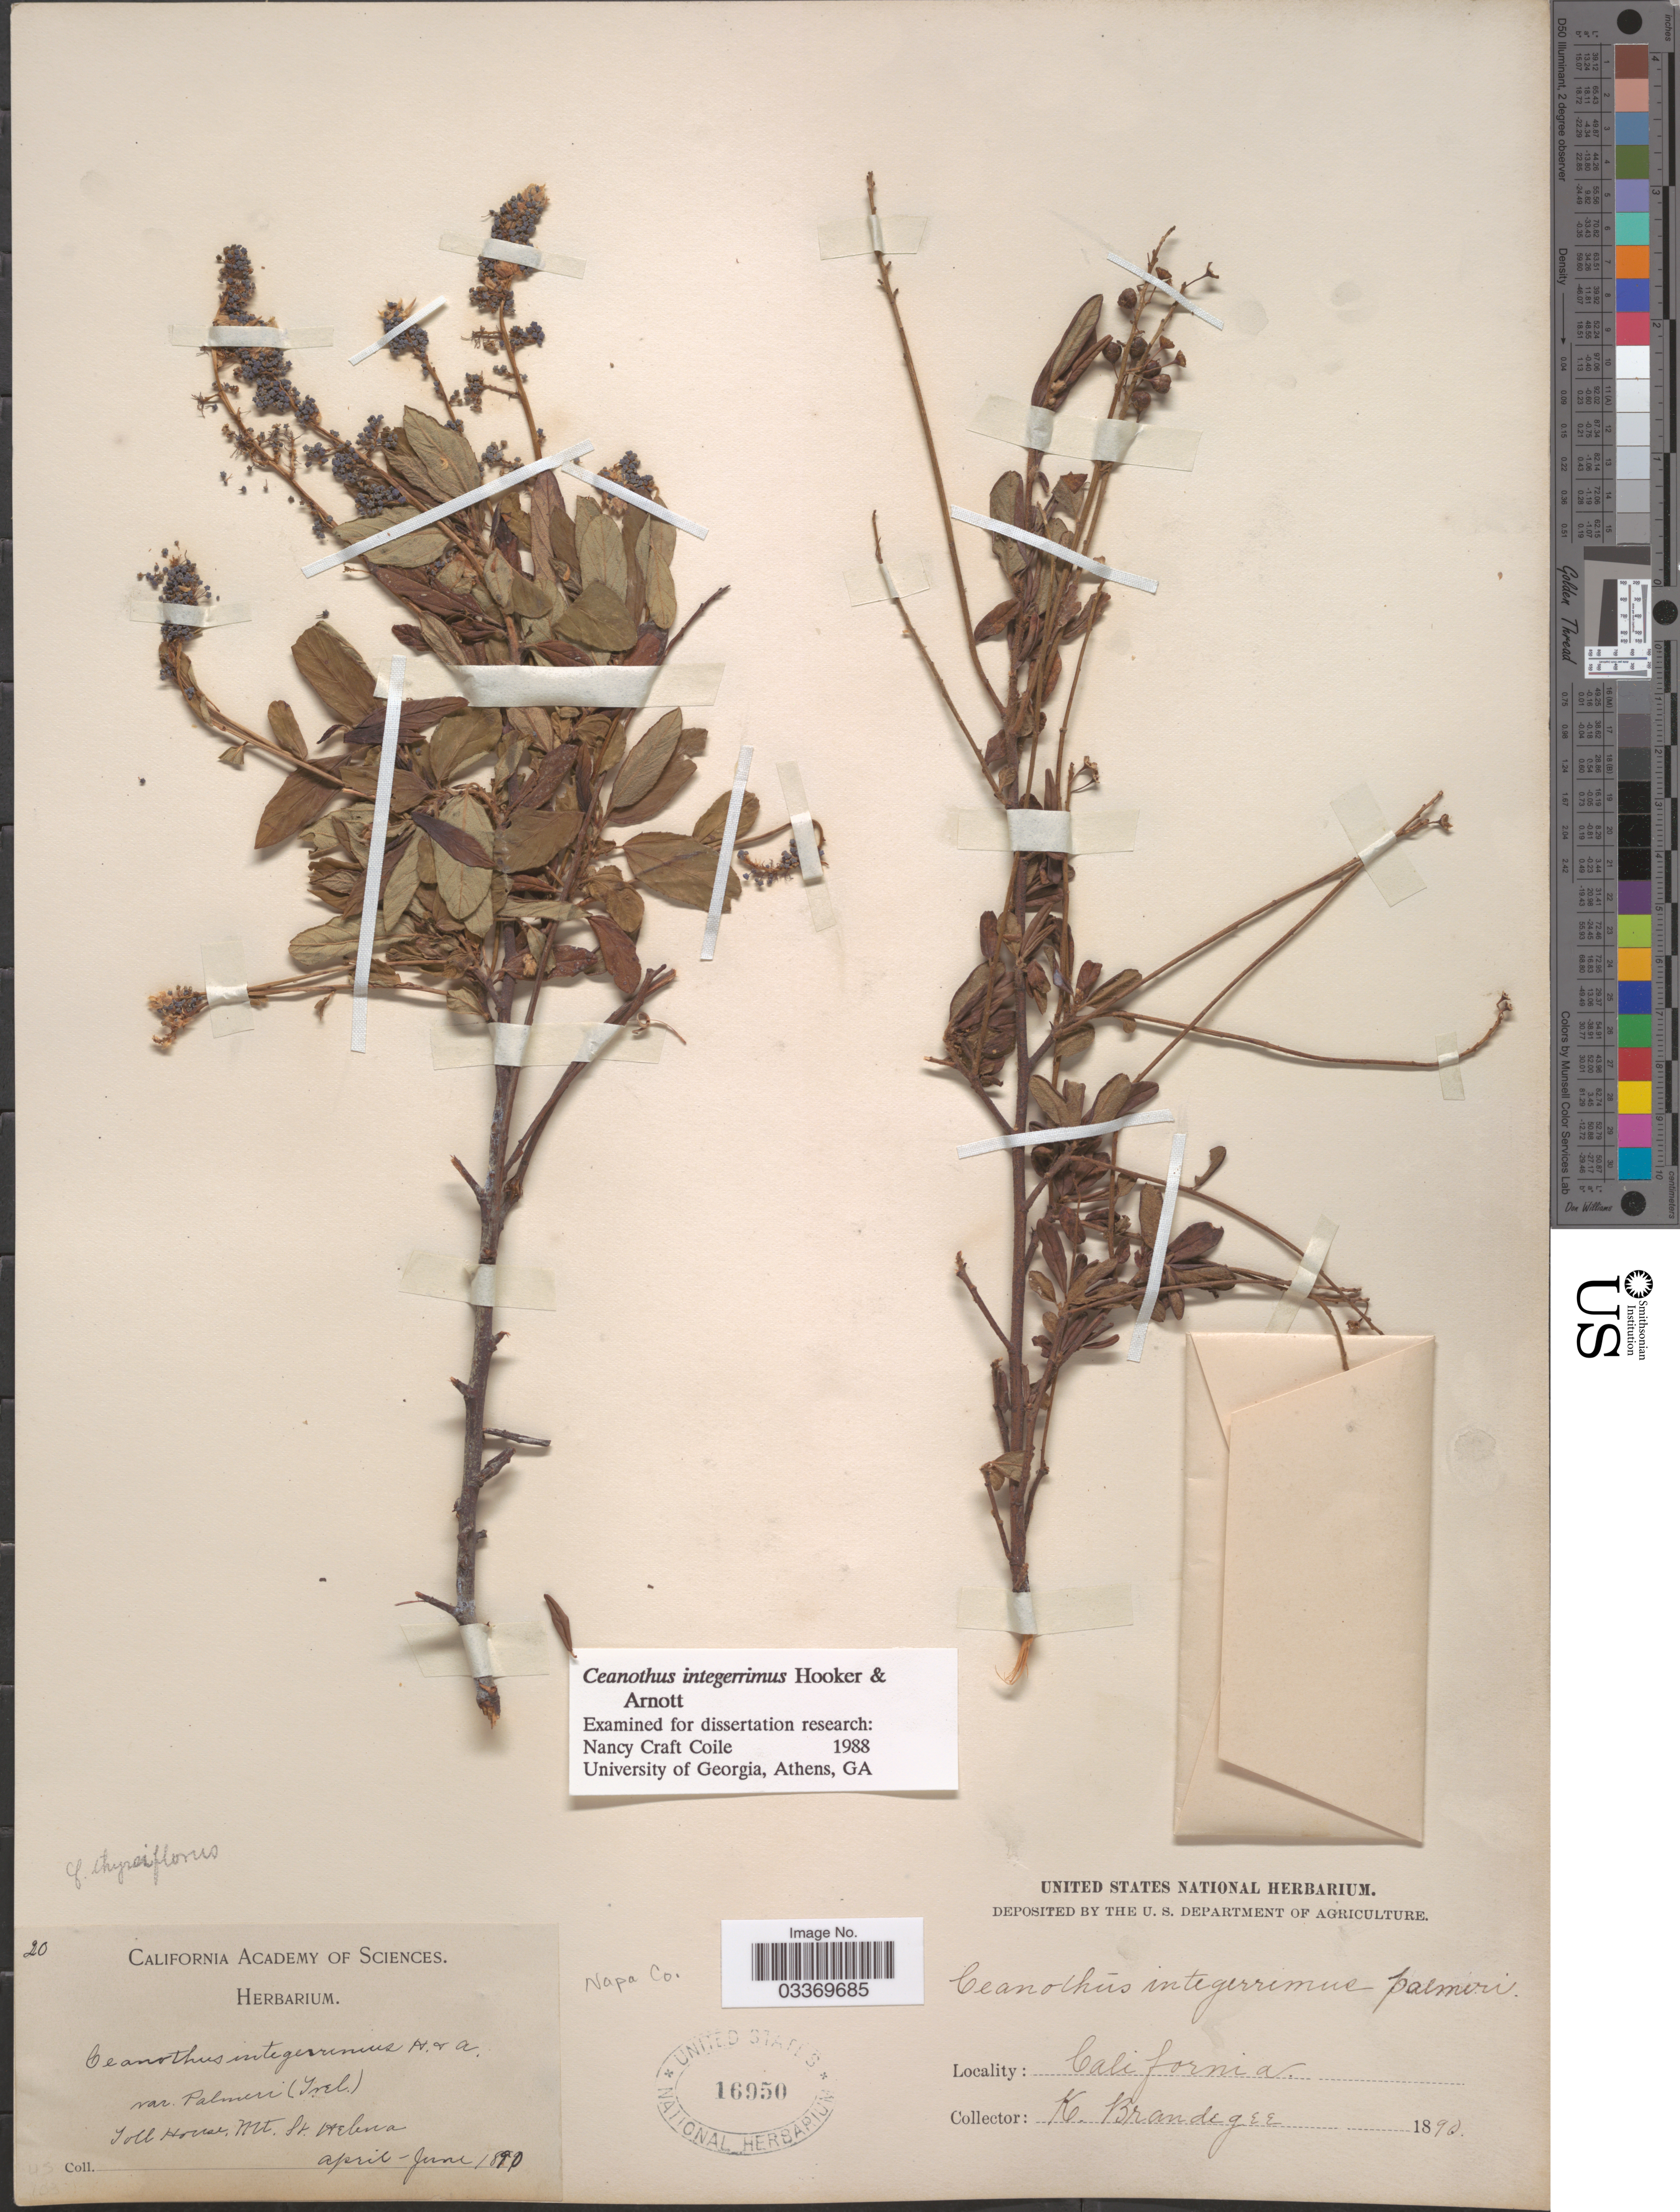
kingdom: Plantae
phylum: Tracheophyta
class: Magnoliopsida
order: Rosales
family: Rhamnaceae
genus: Ceanothus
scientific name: Ceanothus integerrimus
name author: Hook. & Arn.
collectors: K. Brandegee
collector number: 20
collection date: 1890-04/1890-06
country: United States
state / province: California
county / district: Napa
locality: Toll House, Mt. St. Helena. Napa Co.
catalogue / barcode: US 16950